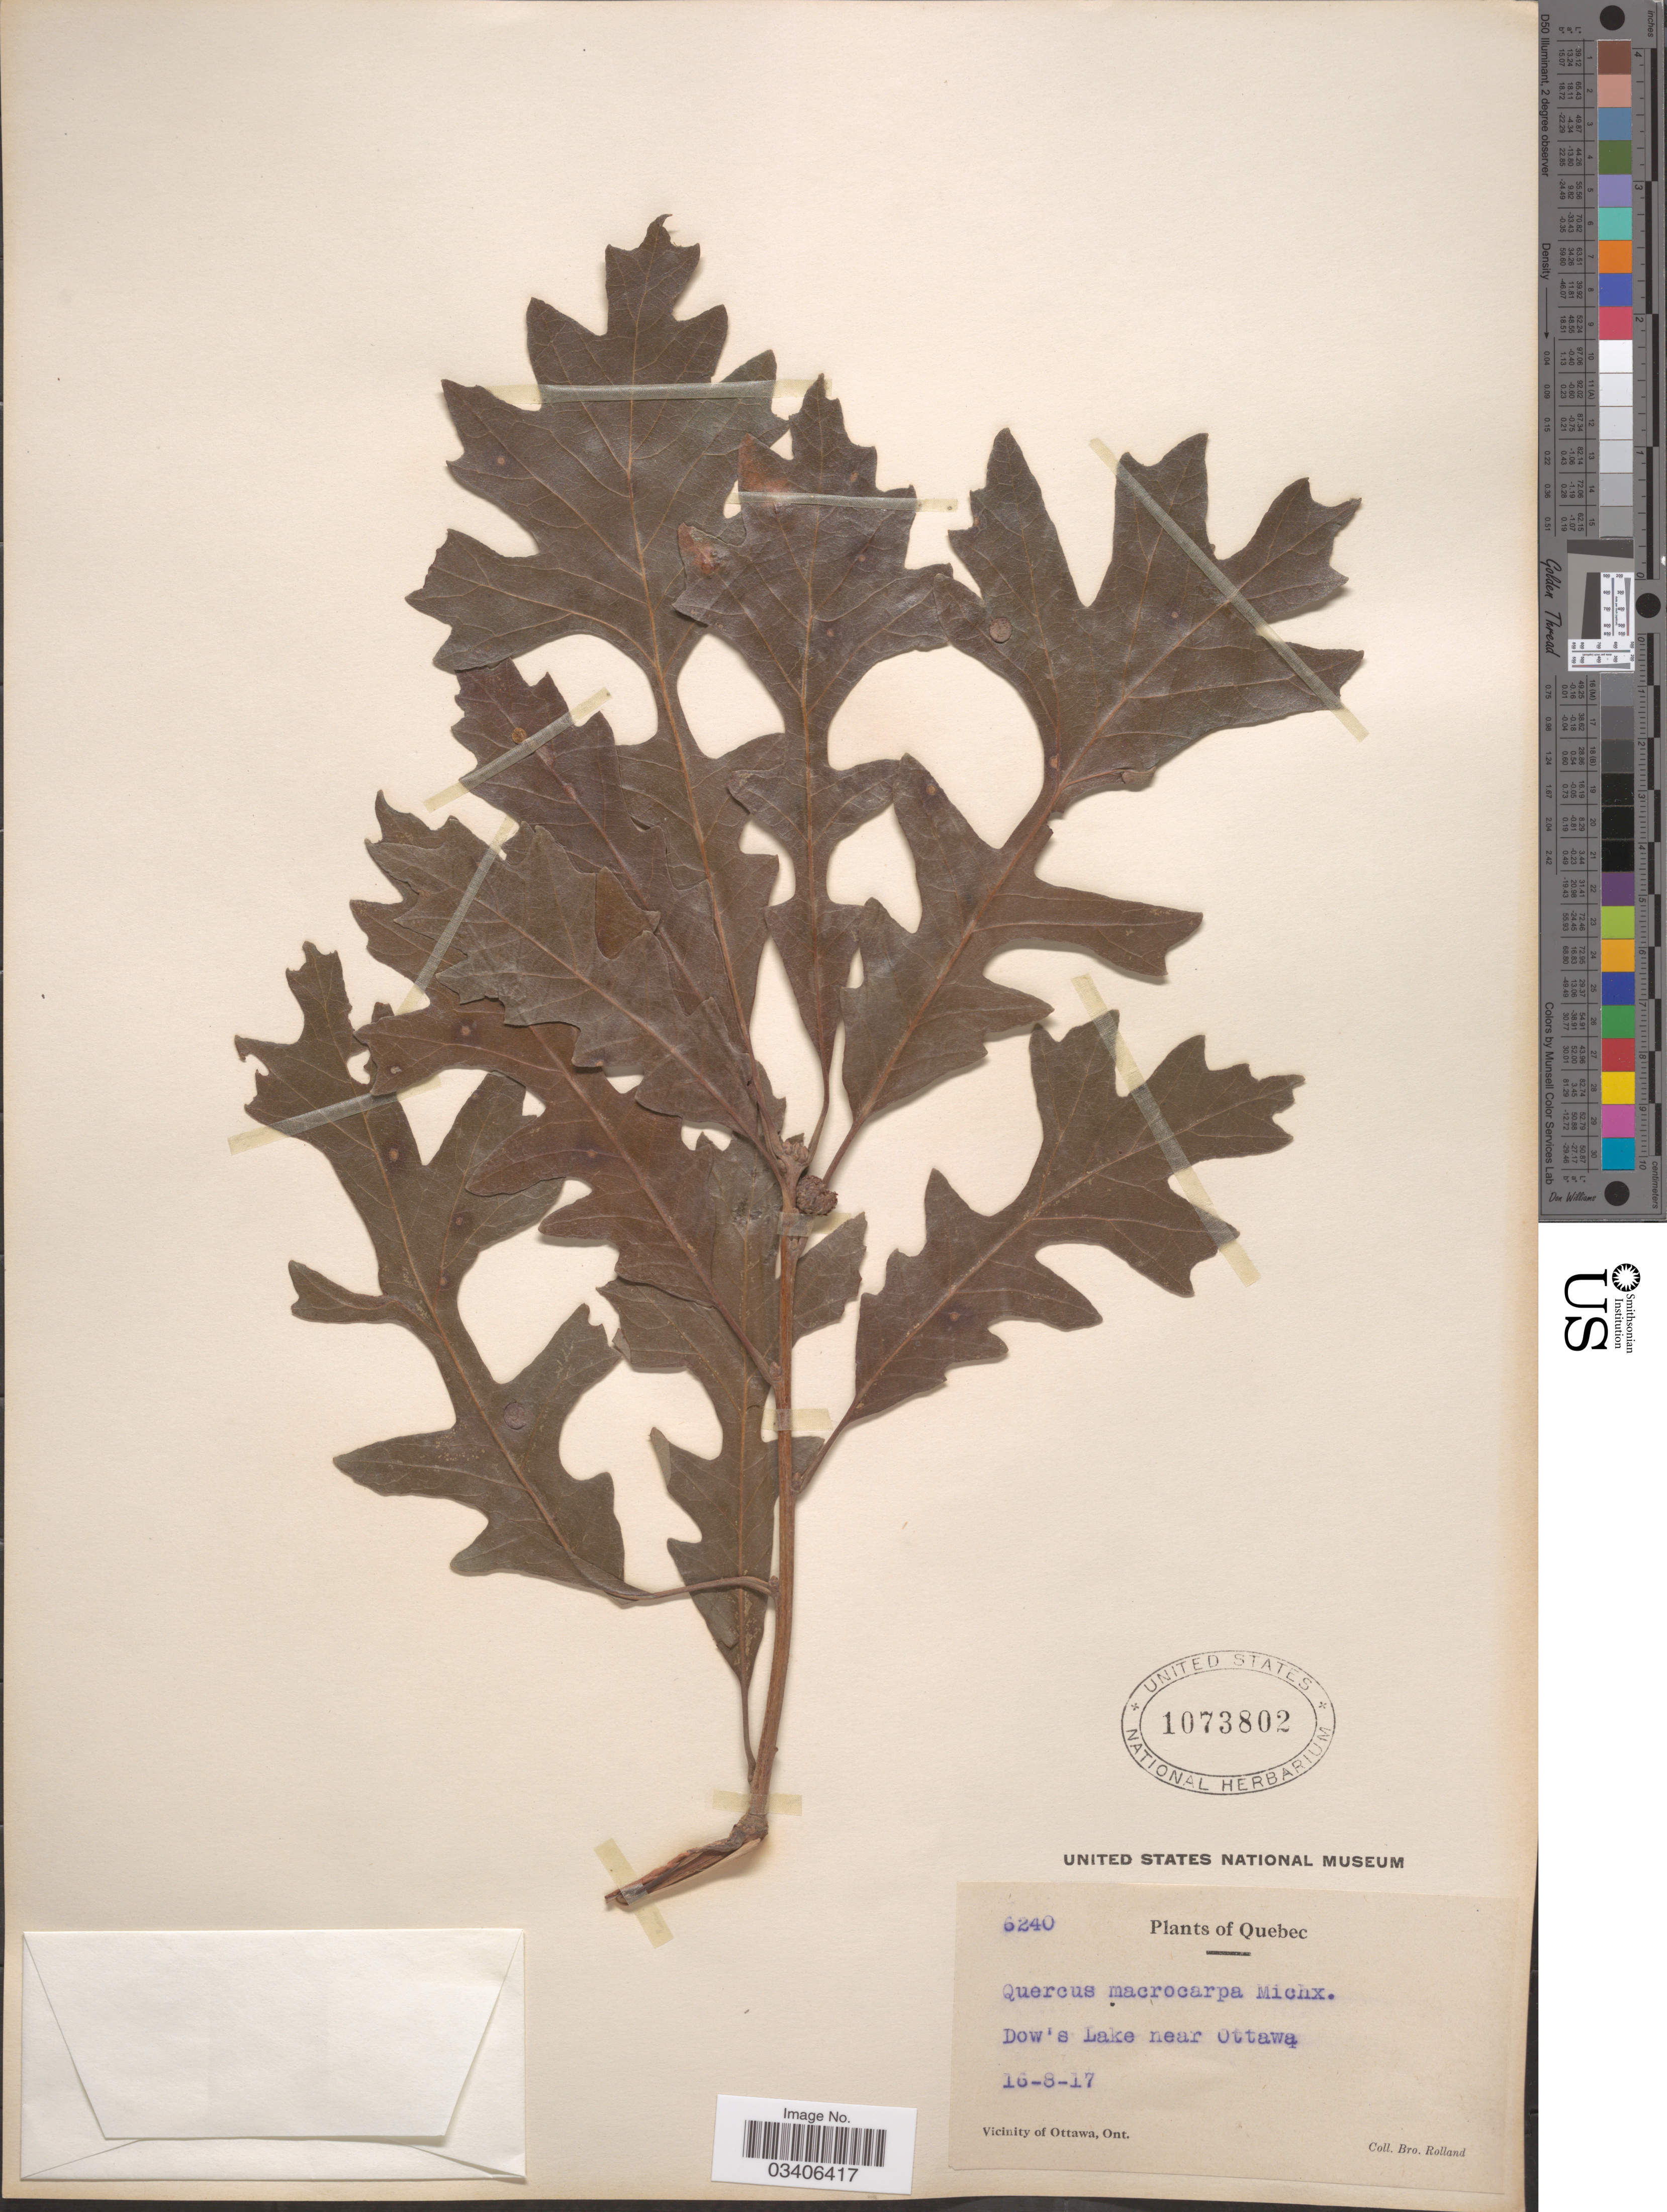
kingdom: Plantae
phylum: Tracheophyta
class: Magnoliopsida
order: Fagales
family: Fagaceae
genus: Quercus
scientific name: Quercus macrocarpa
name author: Michx.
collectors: B. Rolland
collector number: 6240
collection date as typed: Transcribed d/m/y: 16/8/17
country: Canada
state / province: Ontario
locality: Dow's Lake near Ottawa. Vicinity of Ottawa.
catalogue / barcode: US 1073802